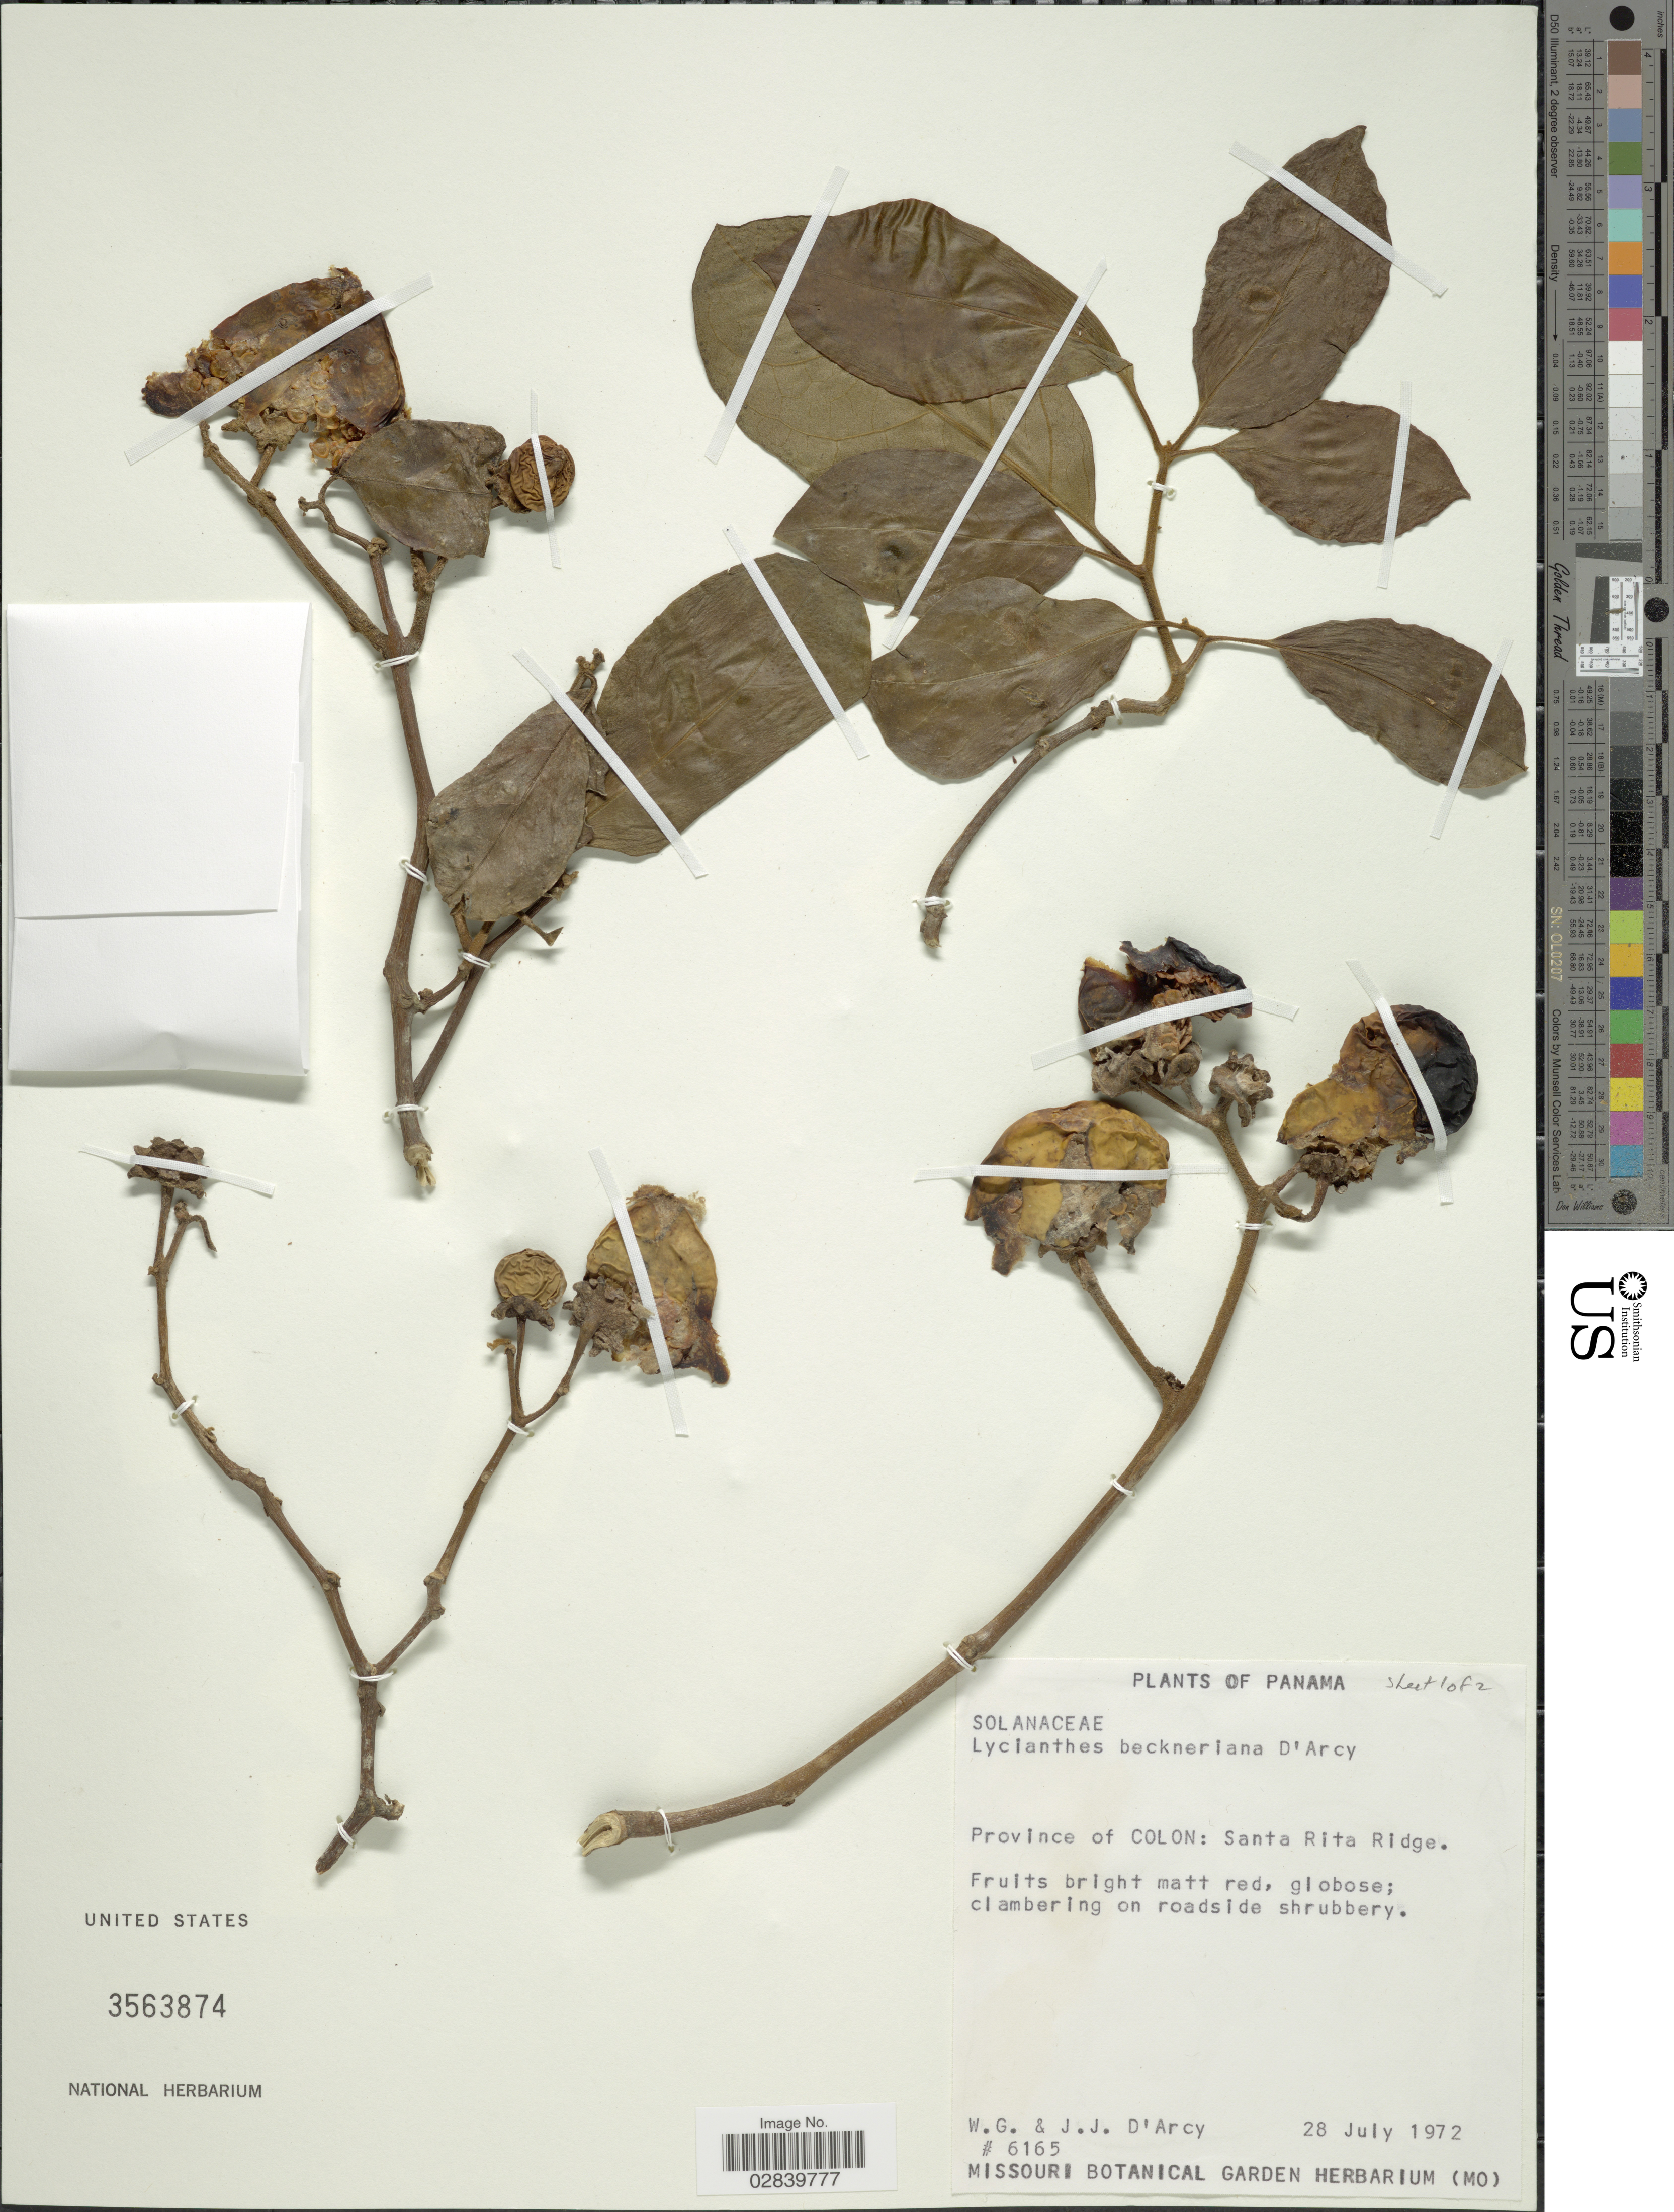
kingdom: Plantae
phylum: Tracheophyta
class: Magnoliopsida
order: Solanales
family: Solanaceae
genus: Lycianthes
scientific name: Lycianthes beckneriana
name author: D'Arcy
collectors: W. G. D'Arcy & J. J. D'Arcy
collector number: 6165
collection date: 1972-07-28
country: Panama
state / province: Colón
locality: Province of Colon: Santa Rita Ridge.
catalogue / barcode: US 3563874